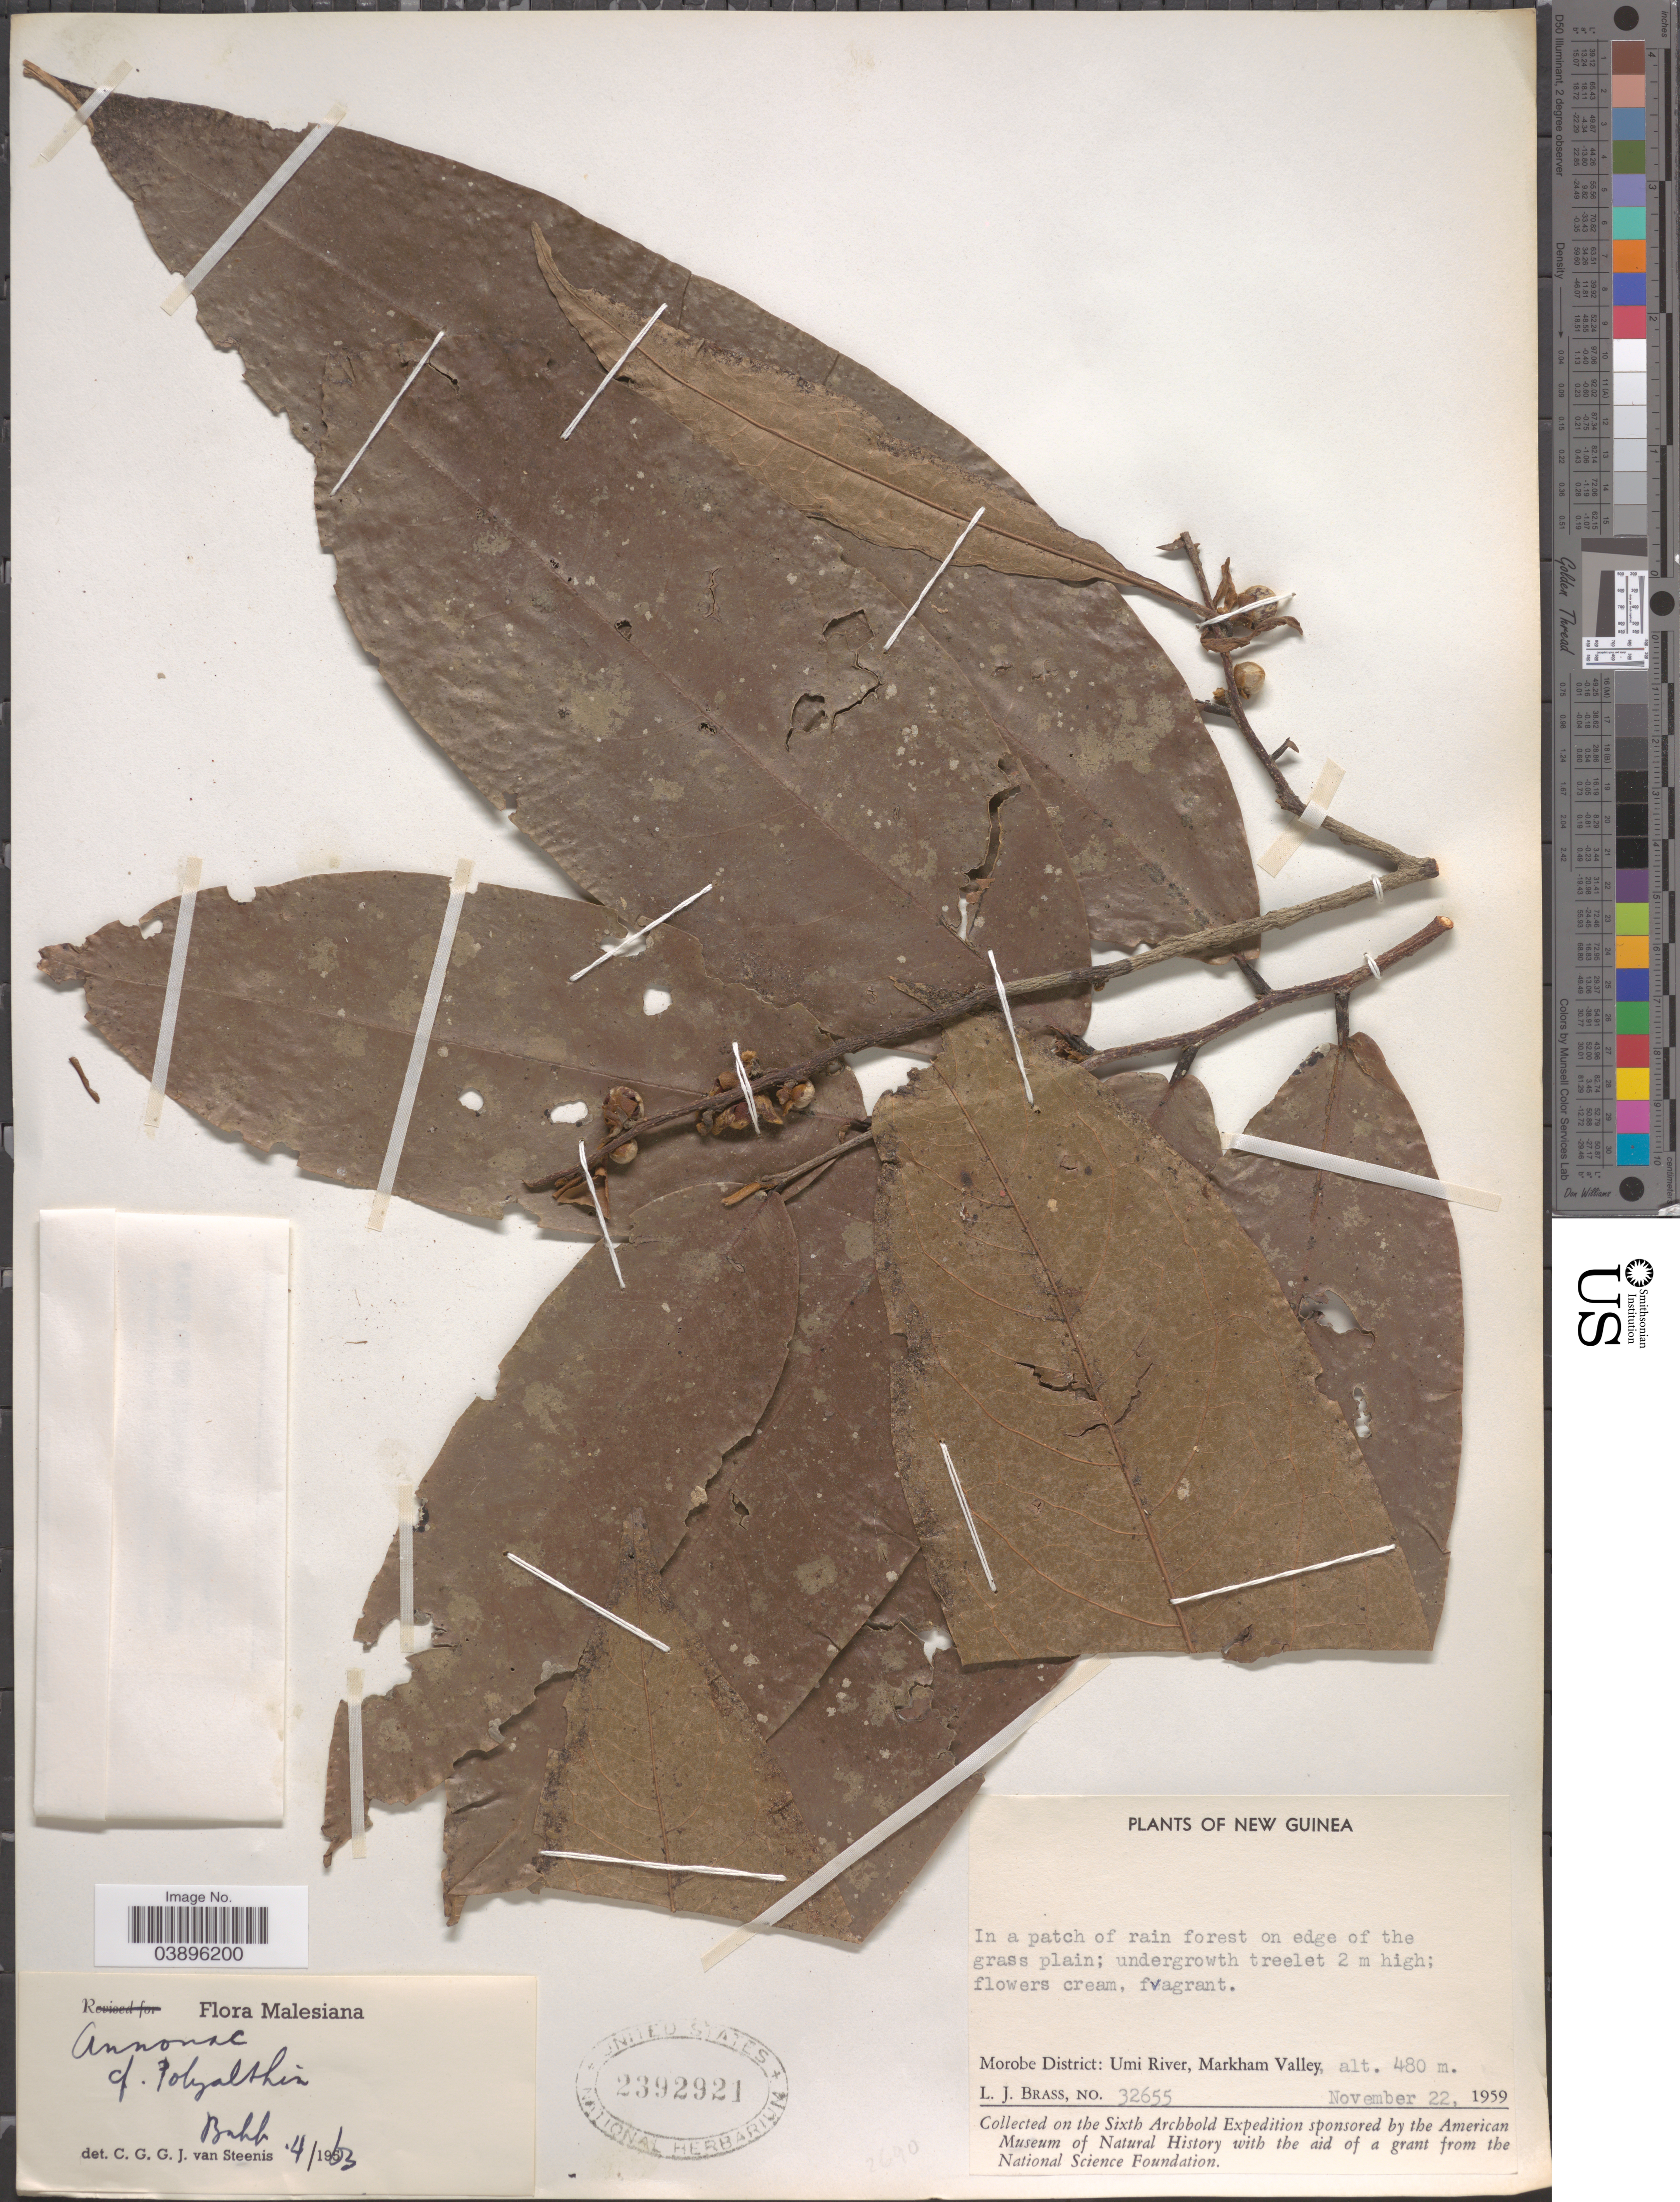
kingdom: Plantae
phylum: Tracheophyta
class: Magnoliopsida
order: Magnoliales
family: Annonaceae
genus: Polyalthia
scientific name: Polyalthia sp.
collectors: L. J. Brass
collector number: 32655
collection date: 1959-11-22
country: Papua New Guinea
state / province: Morobe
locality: New Guinea. Morobe District: Umi River, Markham Valley.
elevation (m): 480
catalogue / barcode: US 2392921